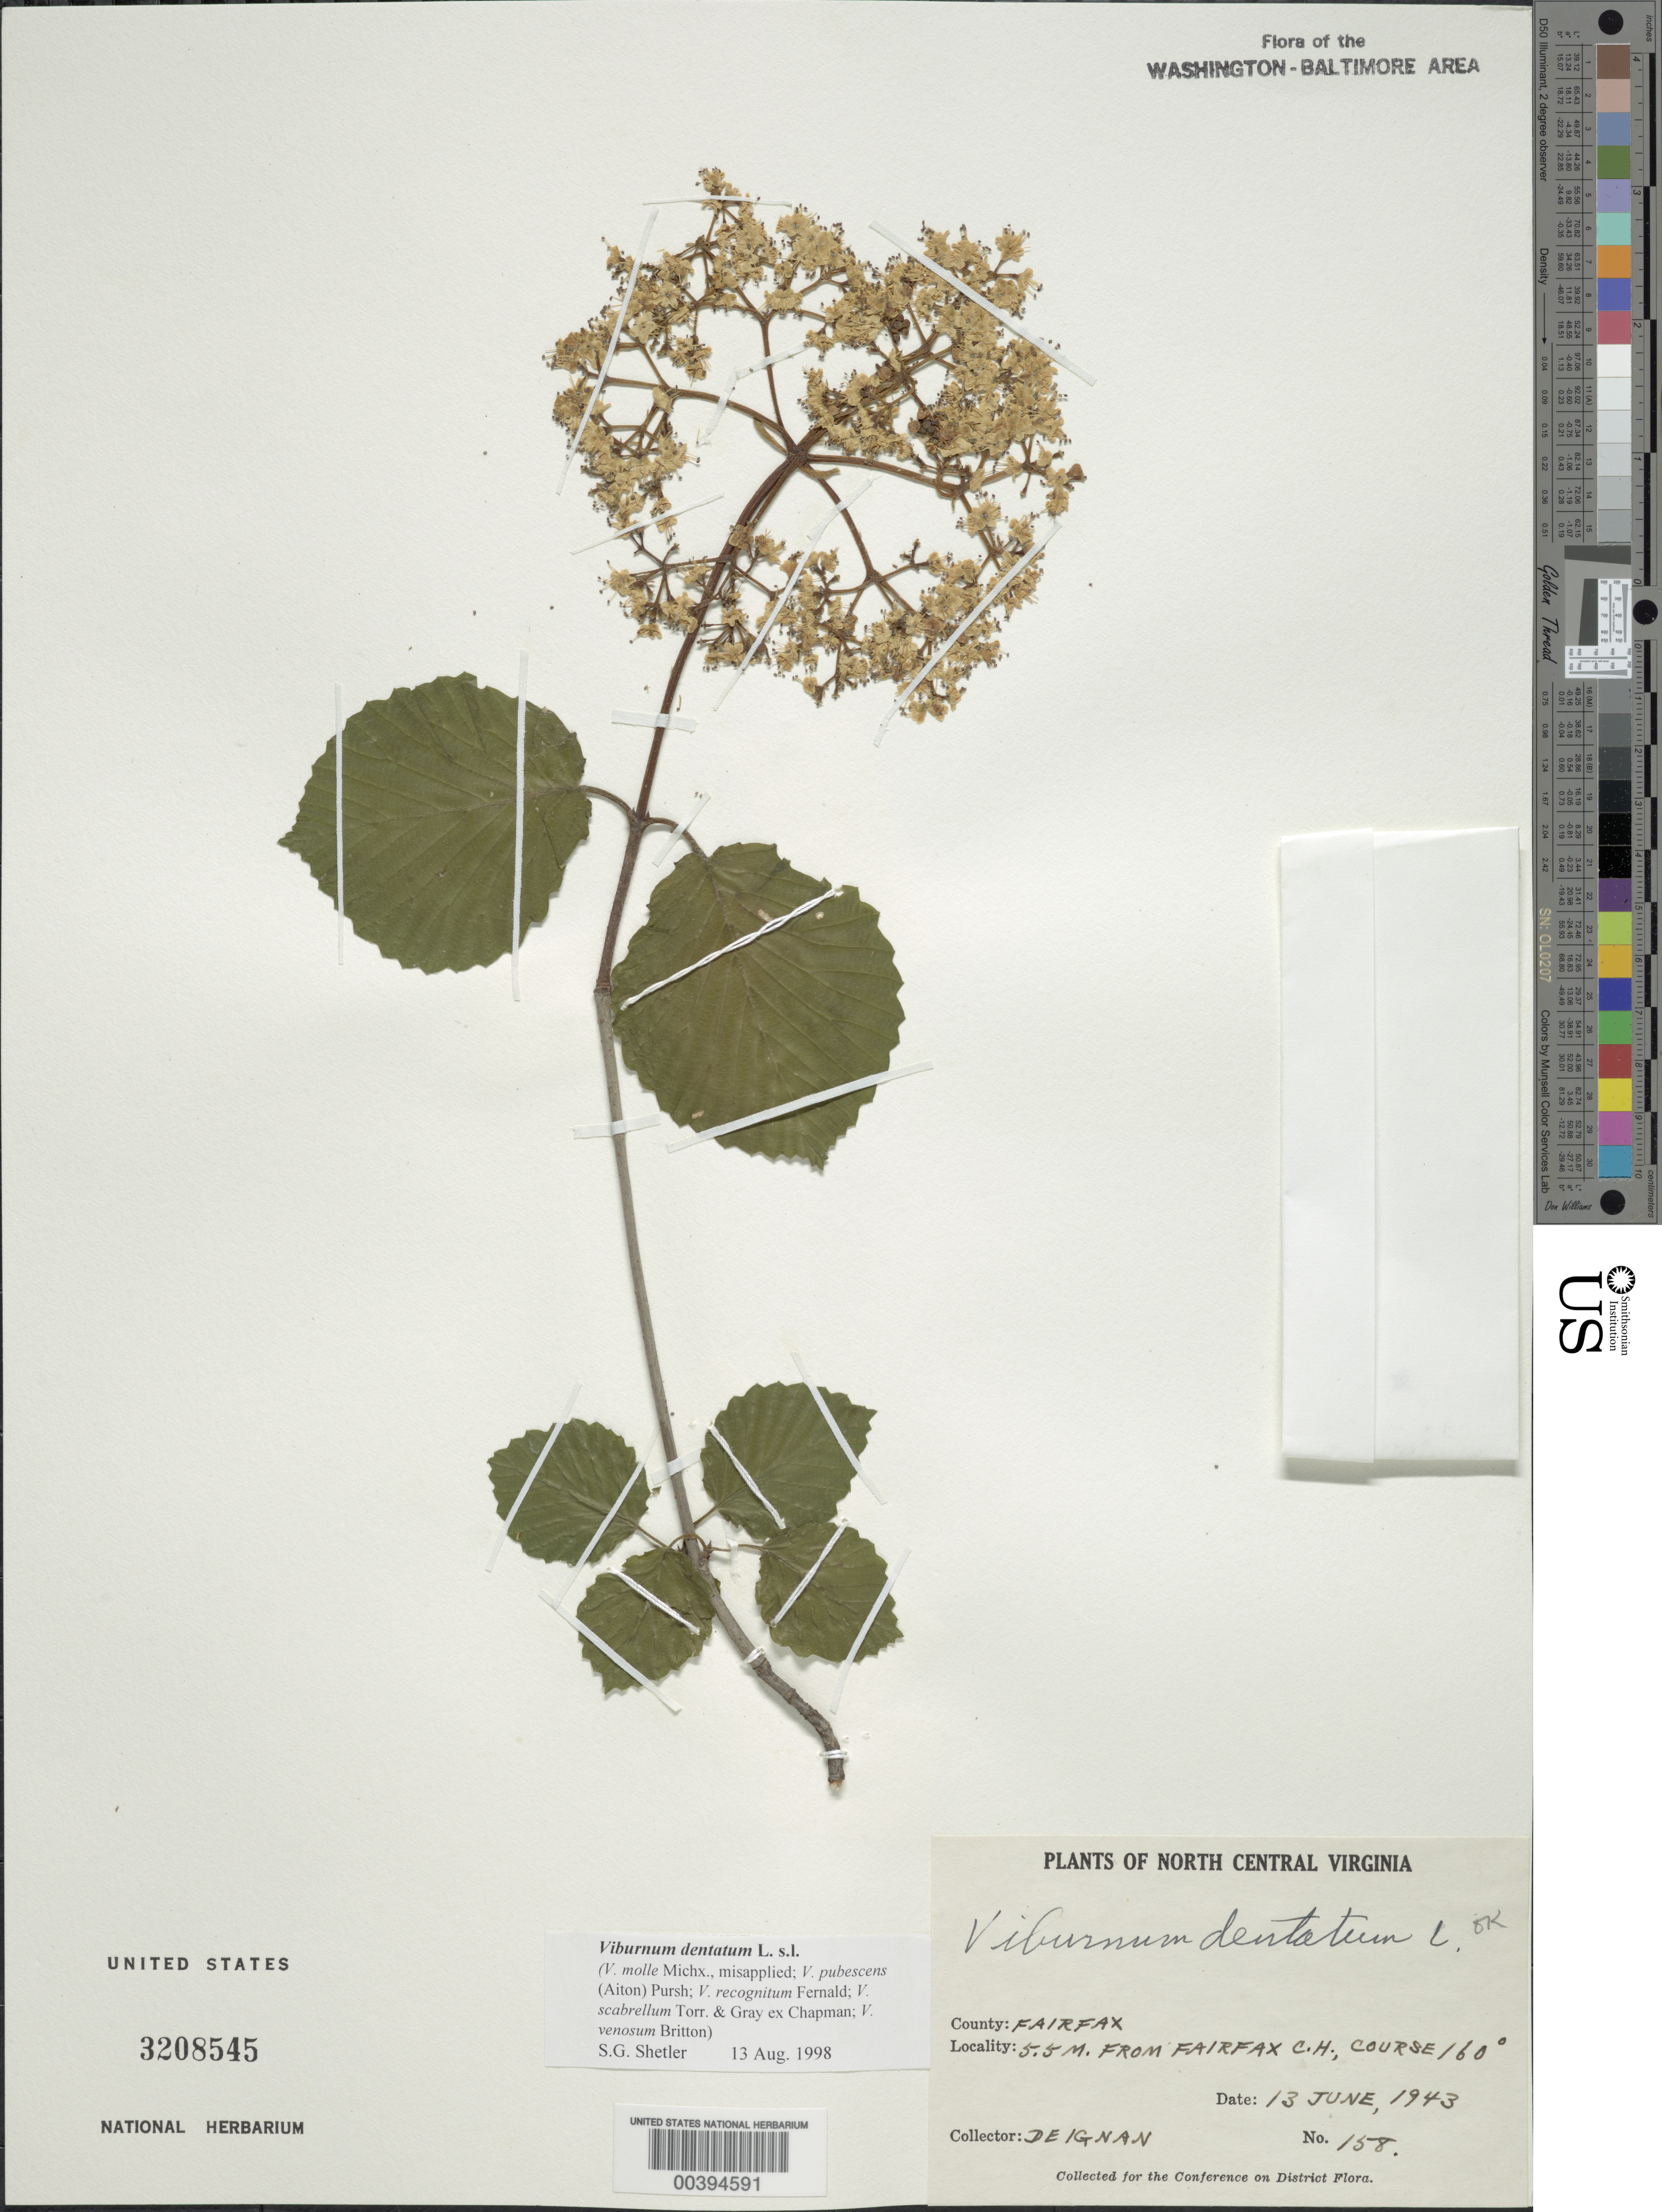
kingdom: Plantae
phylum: Tracheophyta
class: Magnoliopsida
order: Dipsacales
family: Viburnaceae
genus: Viburnum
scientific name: Viburnum dentatum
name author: L.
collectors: H. Deignan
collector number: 158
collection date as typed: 13 Jun 1943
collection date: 1943-06-13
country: United States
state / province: Virginia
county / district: Fairfax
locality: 5.5 M from Fairfax Court House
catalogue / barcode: US 3208545